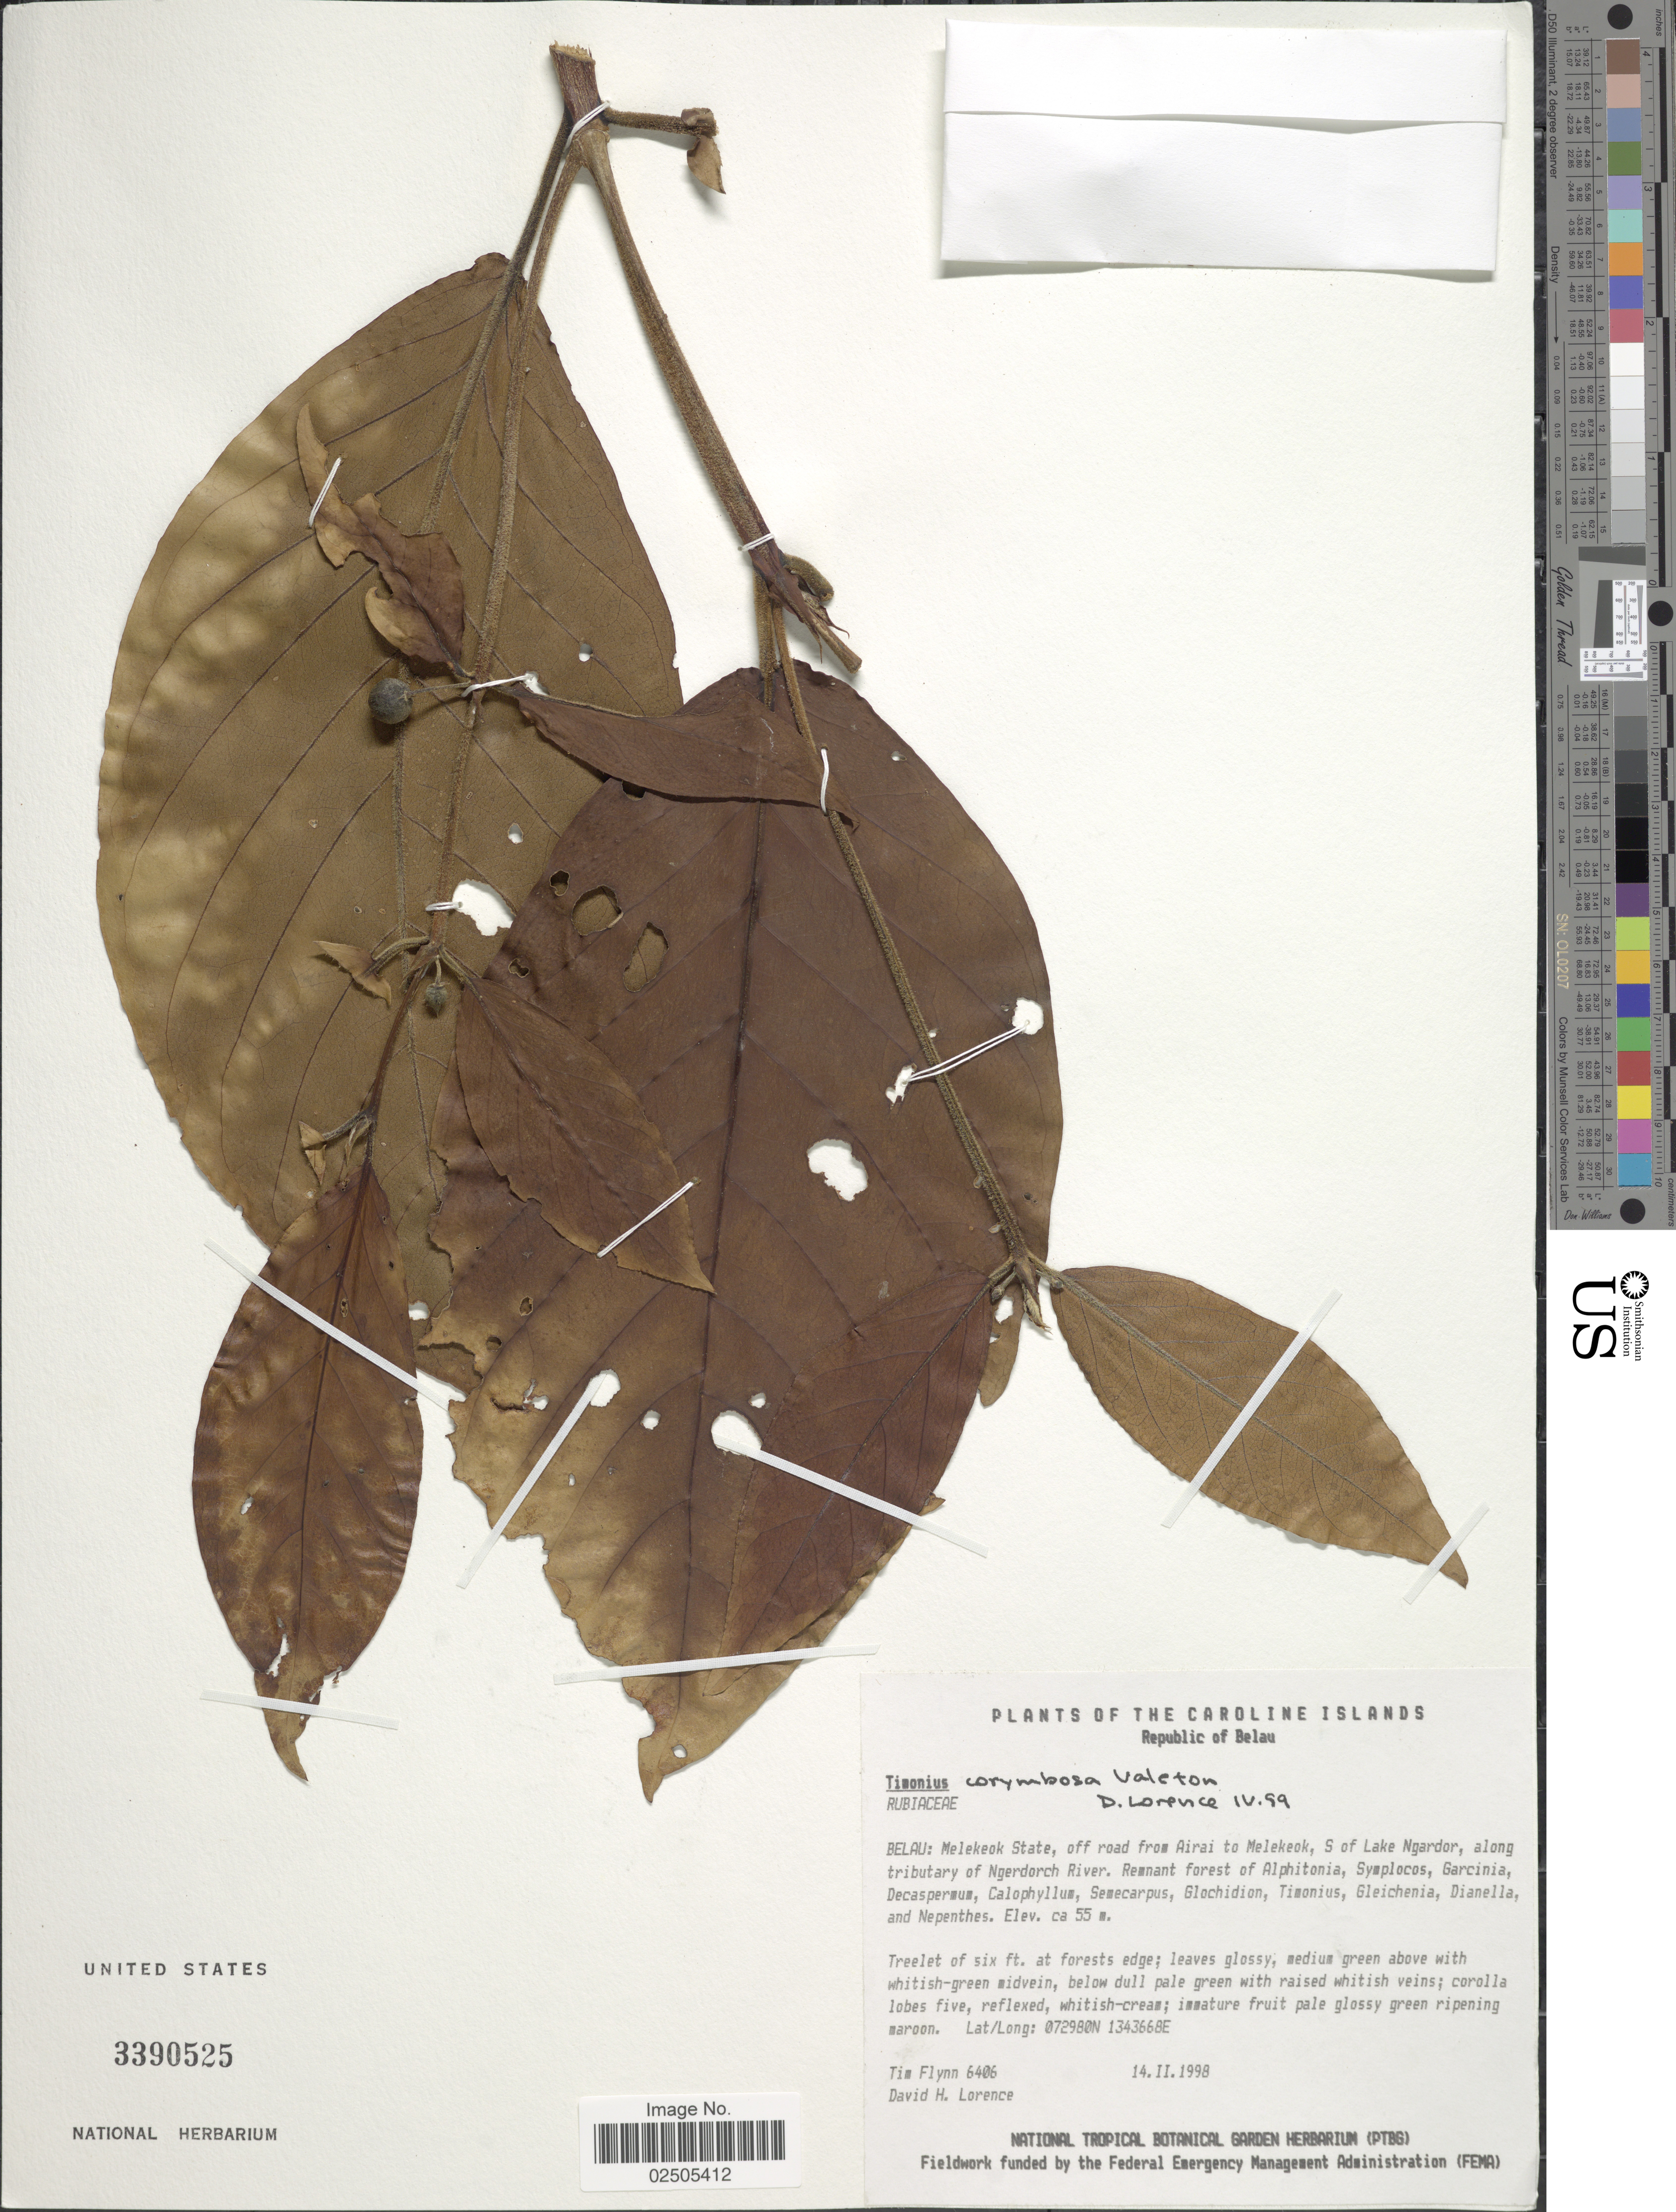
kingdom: Plantae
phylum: Tracheophyta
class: Magnoliopsida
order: Gentianales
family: Rubiaceae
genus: Timonius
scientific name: Timonius corymbosa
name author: Valeton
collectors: T. W. Flynn & D. Lorence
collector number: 6406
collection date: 1998-02-14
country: Palau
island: Babeldaob [Babelthuap]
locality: Melekeok State, off road from Airai to Melekeok, S of Lake Nardor, along tributary of Ngerdorch River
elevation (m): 55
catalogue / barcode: US 3390525